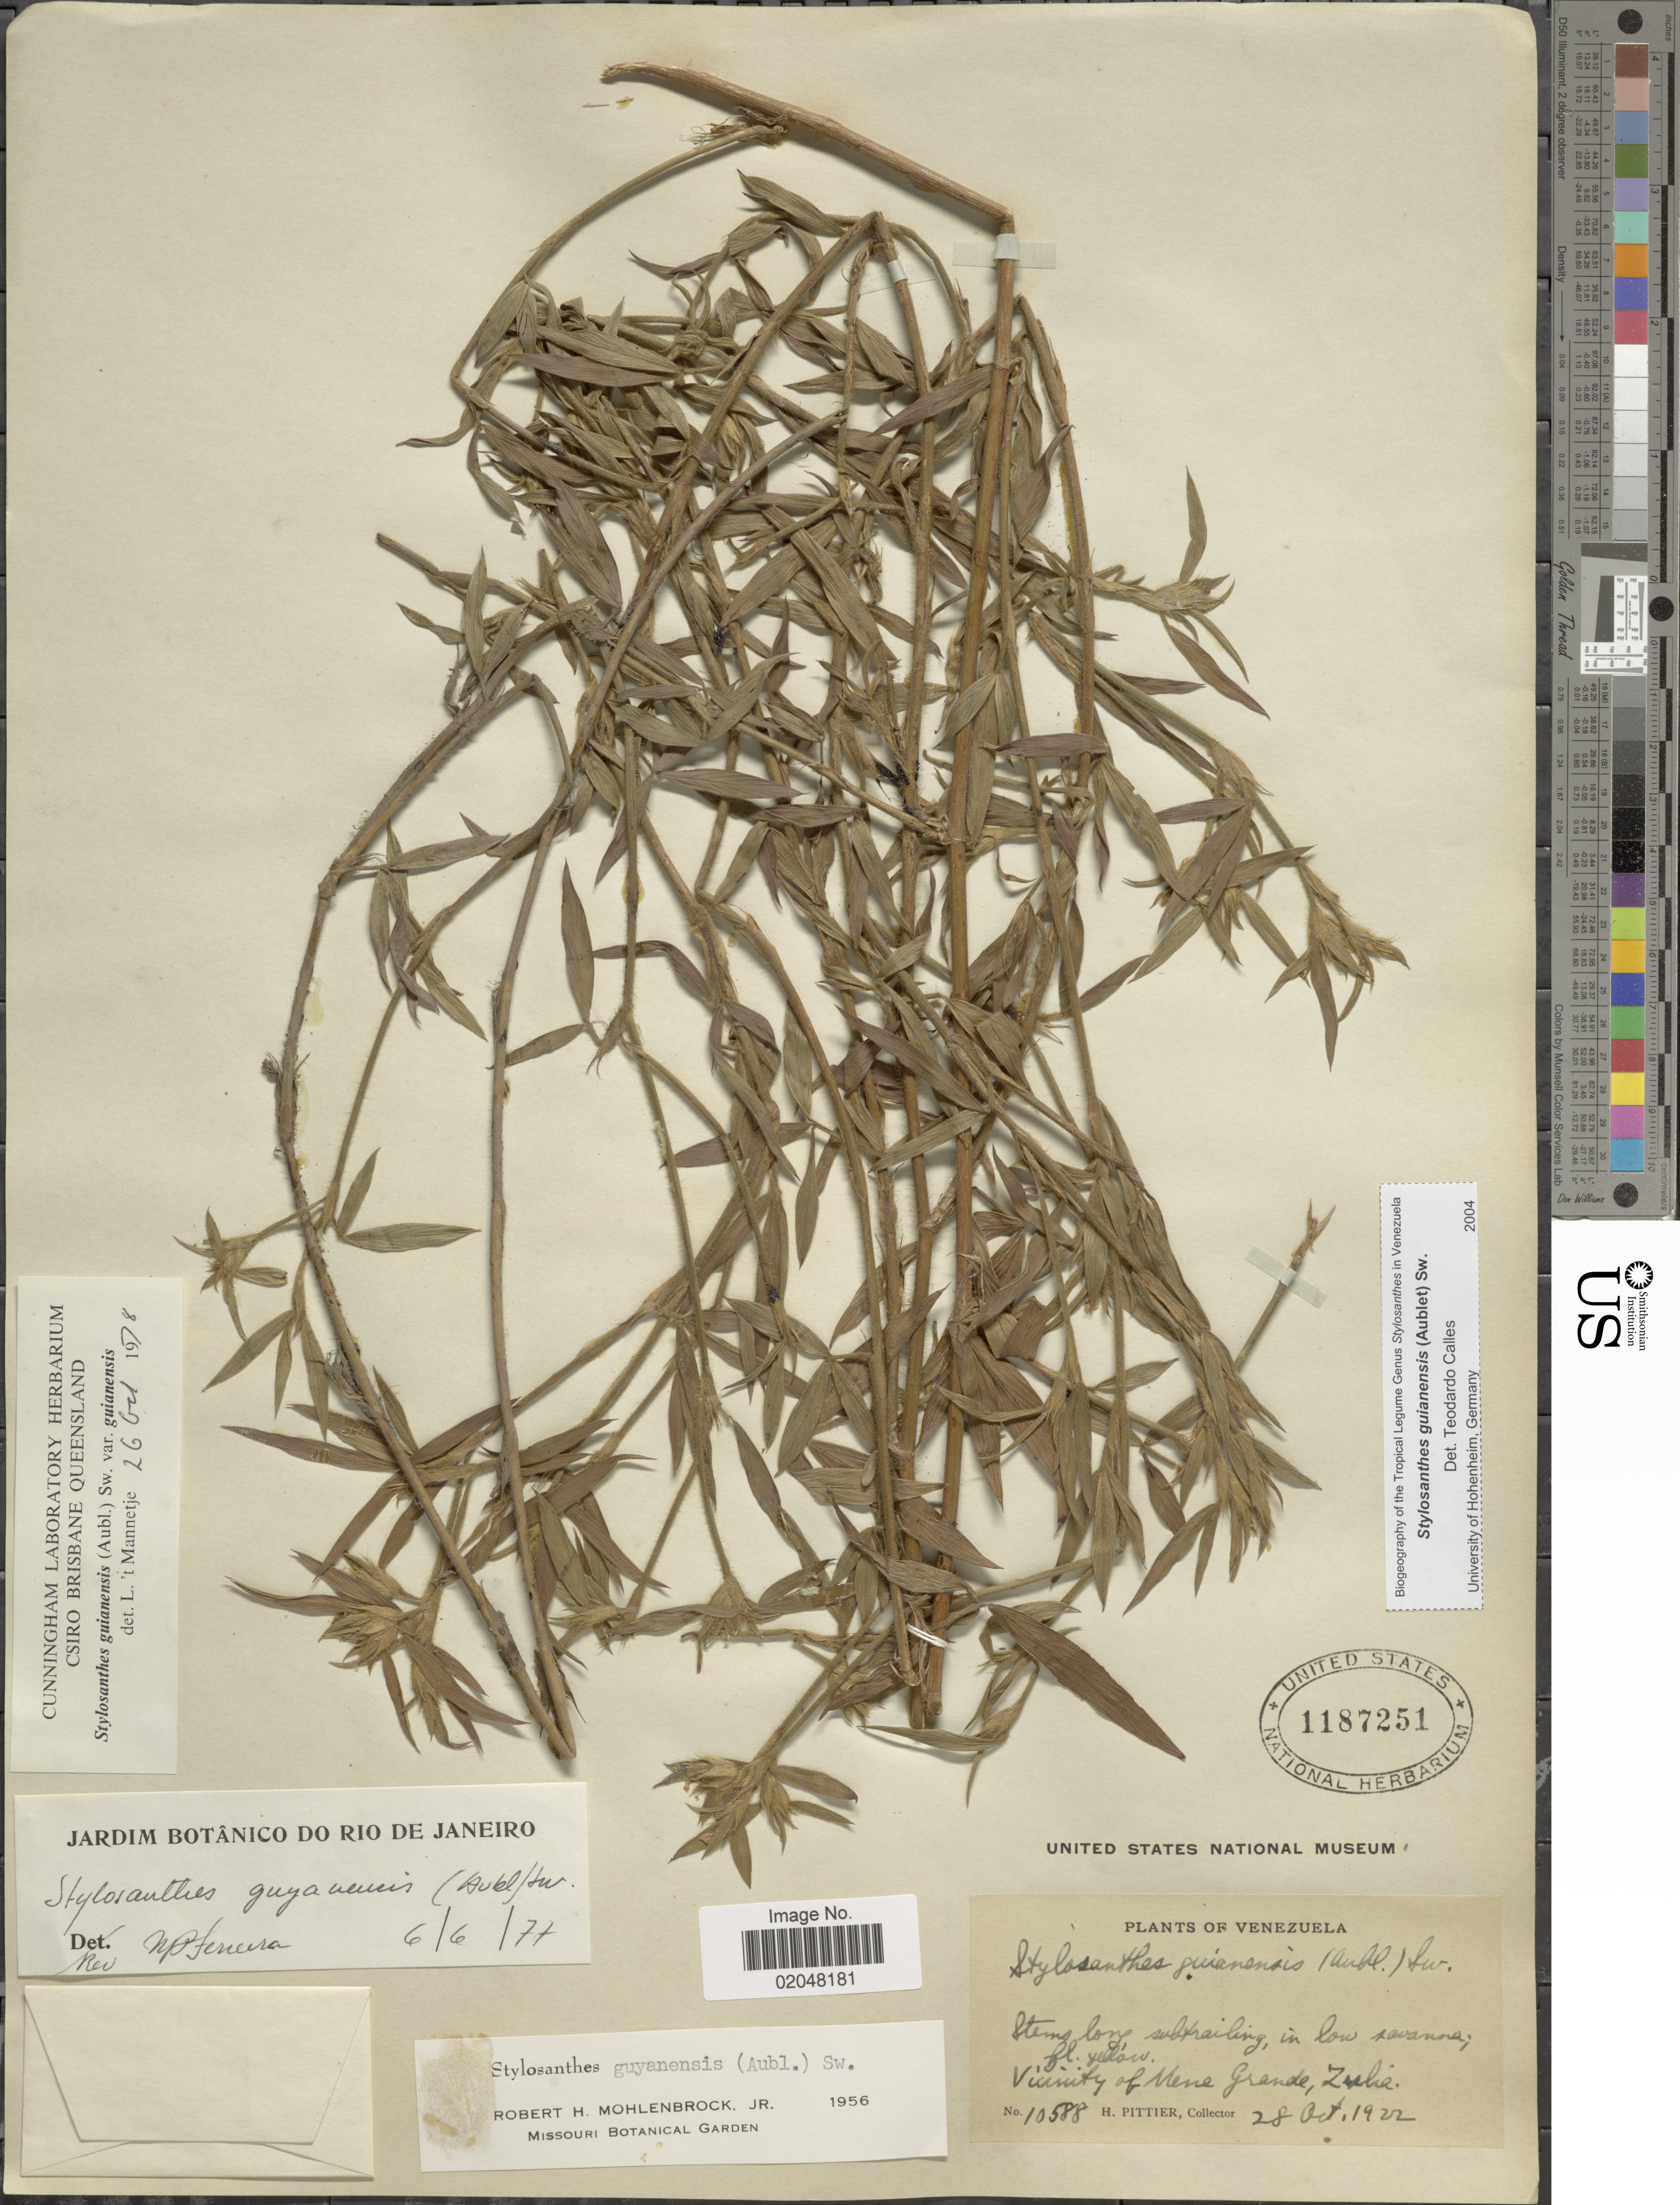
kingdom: Plantae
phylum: Tracheophyta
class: Magnoliopsida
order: Fabales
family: Fabaceae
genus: Stylosanthes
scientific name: Stylosanthes guianensis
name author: (Aubl.) Sw.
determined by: Calles, T.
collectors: H. F. Pittier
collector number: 10588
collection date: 1922-10-28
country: Venezuela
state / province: Zulia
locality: In low savanna, Vicinity of Mene Grande.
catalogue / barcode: US 1187251